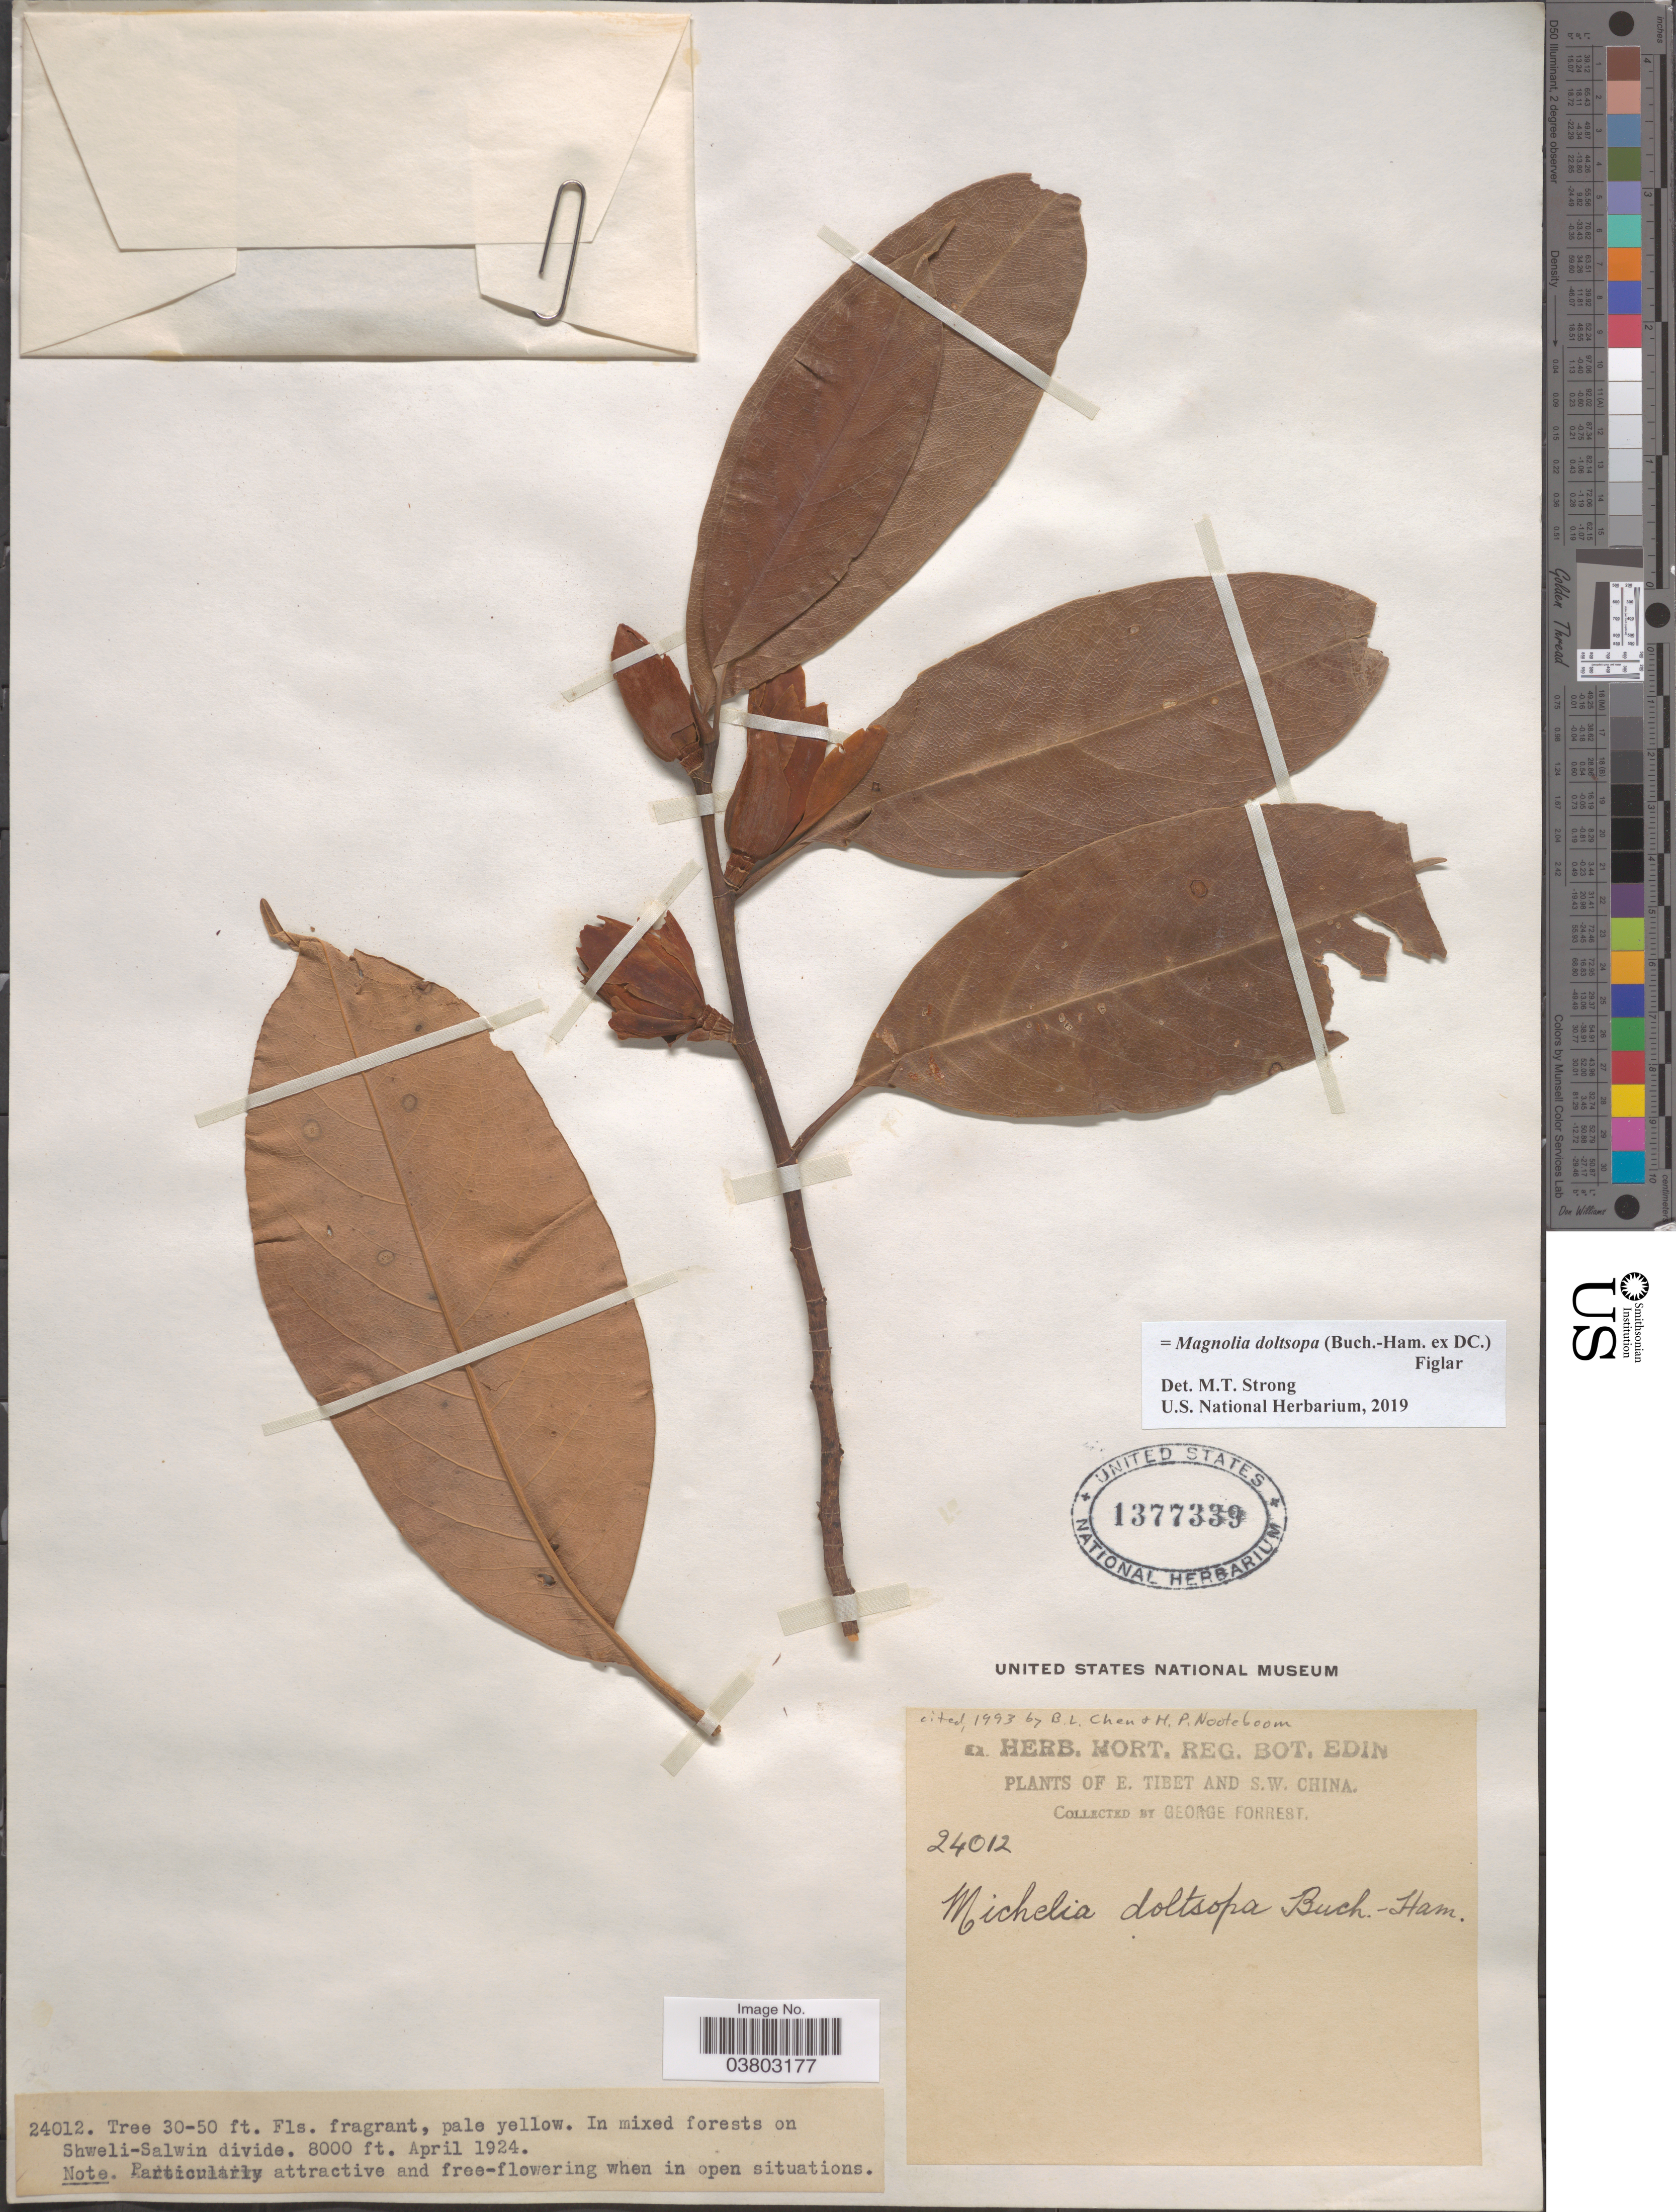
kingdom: Plantae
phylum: Tracheophyta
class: Magnoliopsida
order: Magnoliales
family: Magnoliaceae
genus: Magnolia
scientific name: Magnolia doltsopa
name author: (Buch.-Ham. ex DC.) Figlar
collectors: G. Forrest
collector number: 24012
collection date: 1924-04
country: China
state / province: Xizang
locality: E. Tibet and S.W. China. On Shweli-Salwin divide.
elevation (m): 2438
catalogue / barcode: US 1377339